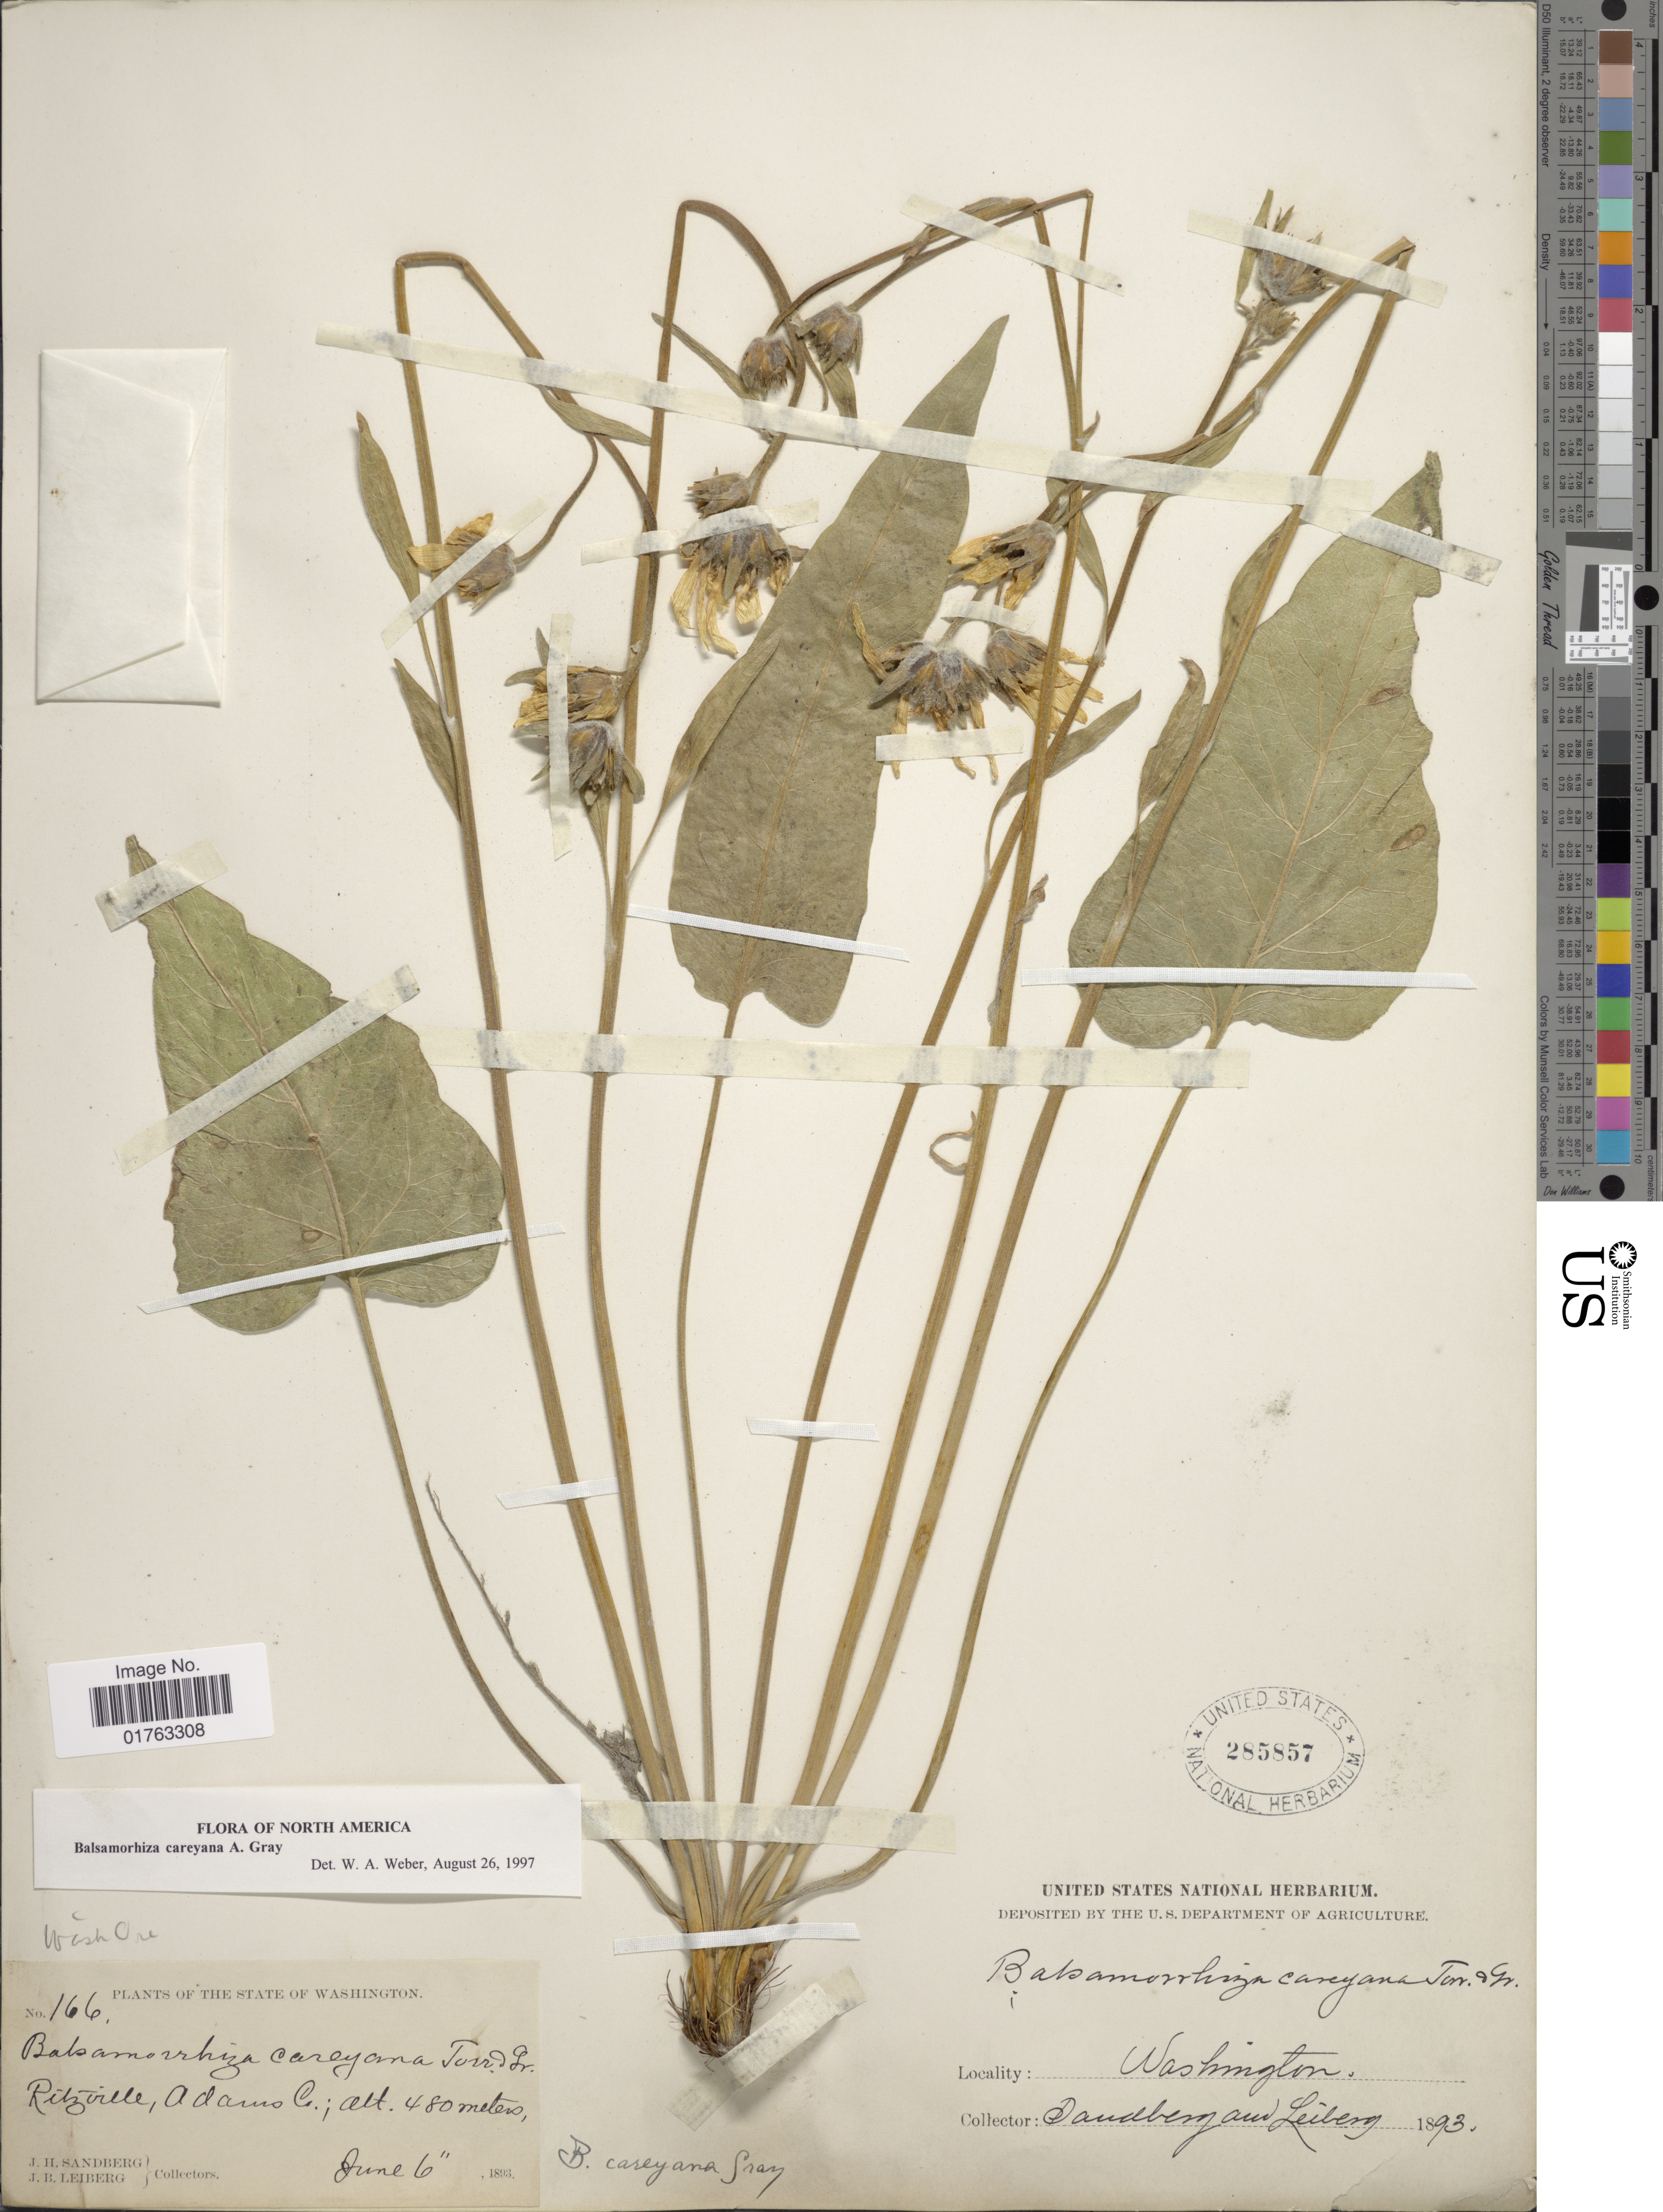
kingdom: Plantae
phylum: Tracheophyta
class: Magnoliopsida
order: Asterales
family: Asteraceae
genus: Balsamorhiza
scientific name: Balsamorhiza careyana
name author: A. Gray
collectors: J. H. Sandberg & J. B. Leiberg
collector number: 166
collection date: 1893-06-06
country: United States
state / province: Washington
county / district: Adams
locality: Ritzville, Adams Co.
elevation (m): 480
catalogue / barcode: US 285857